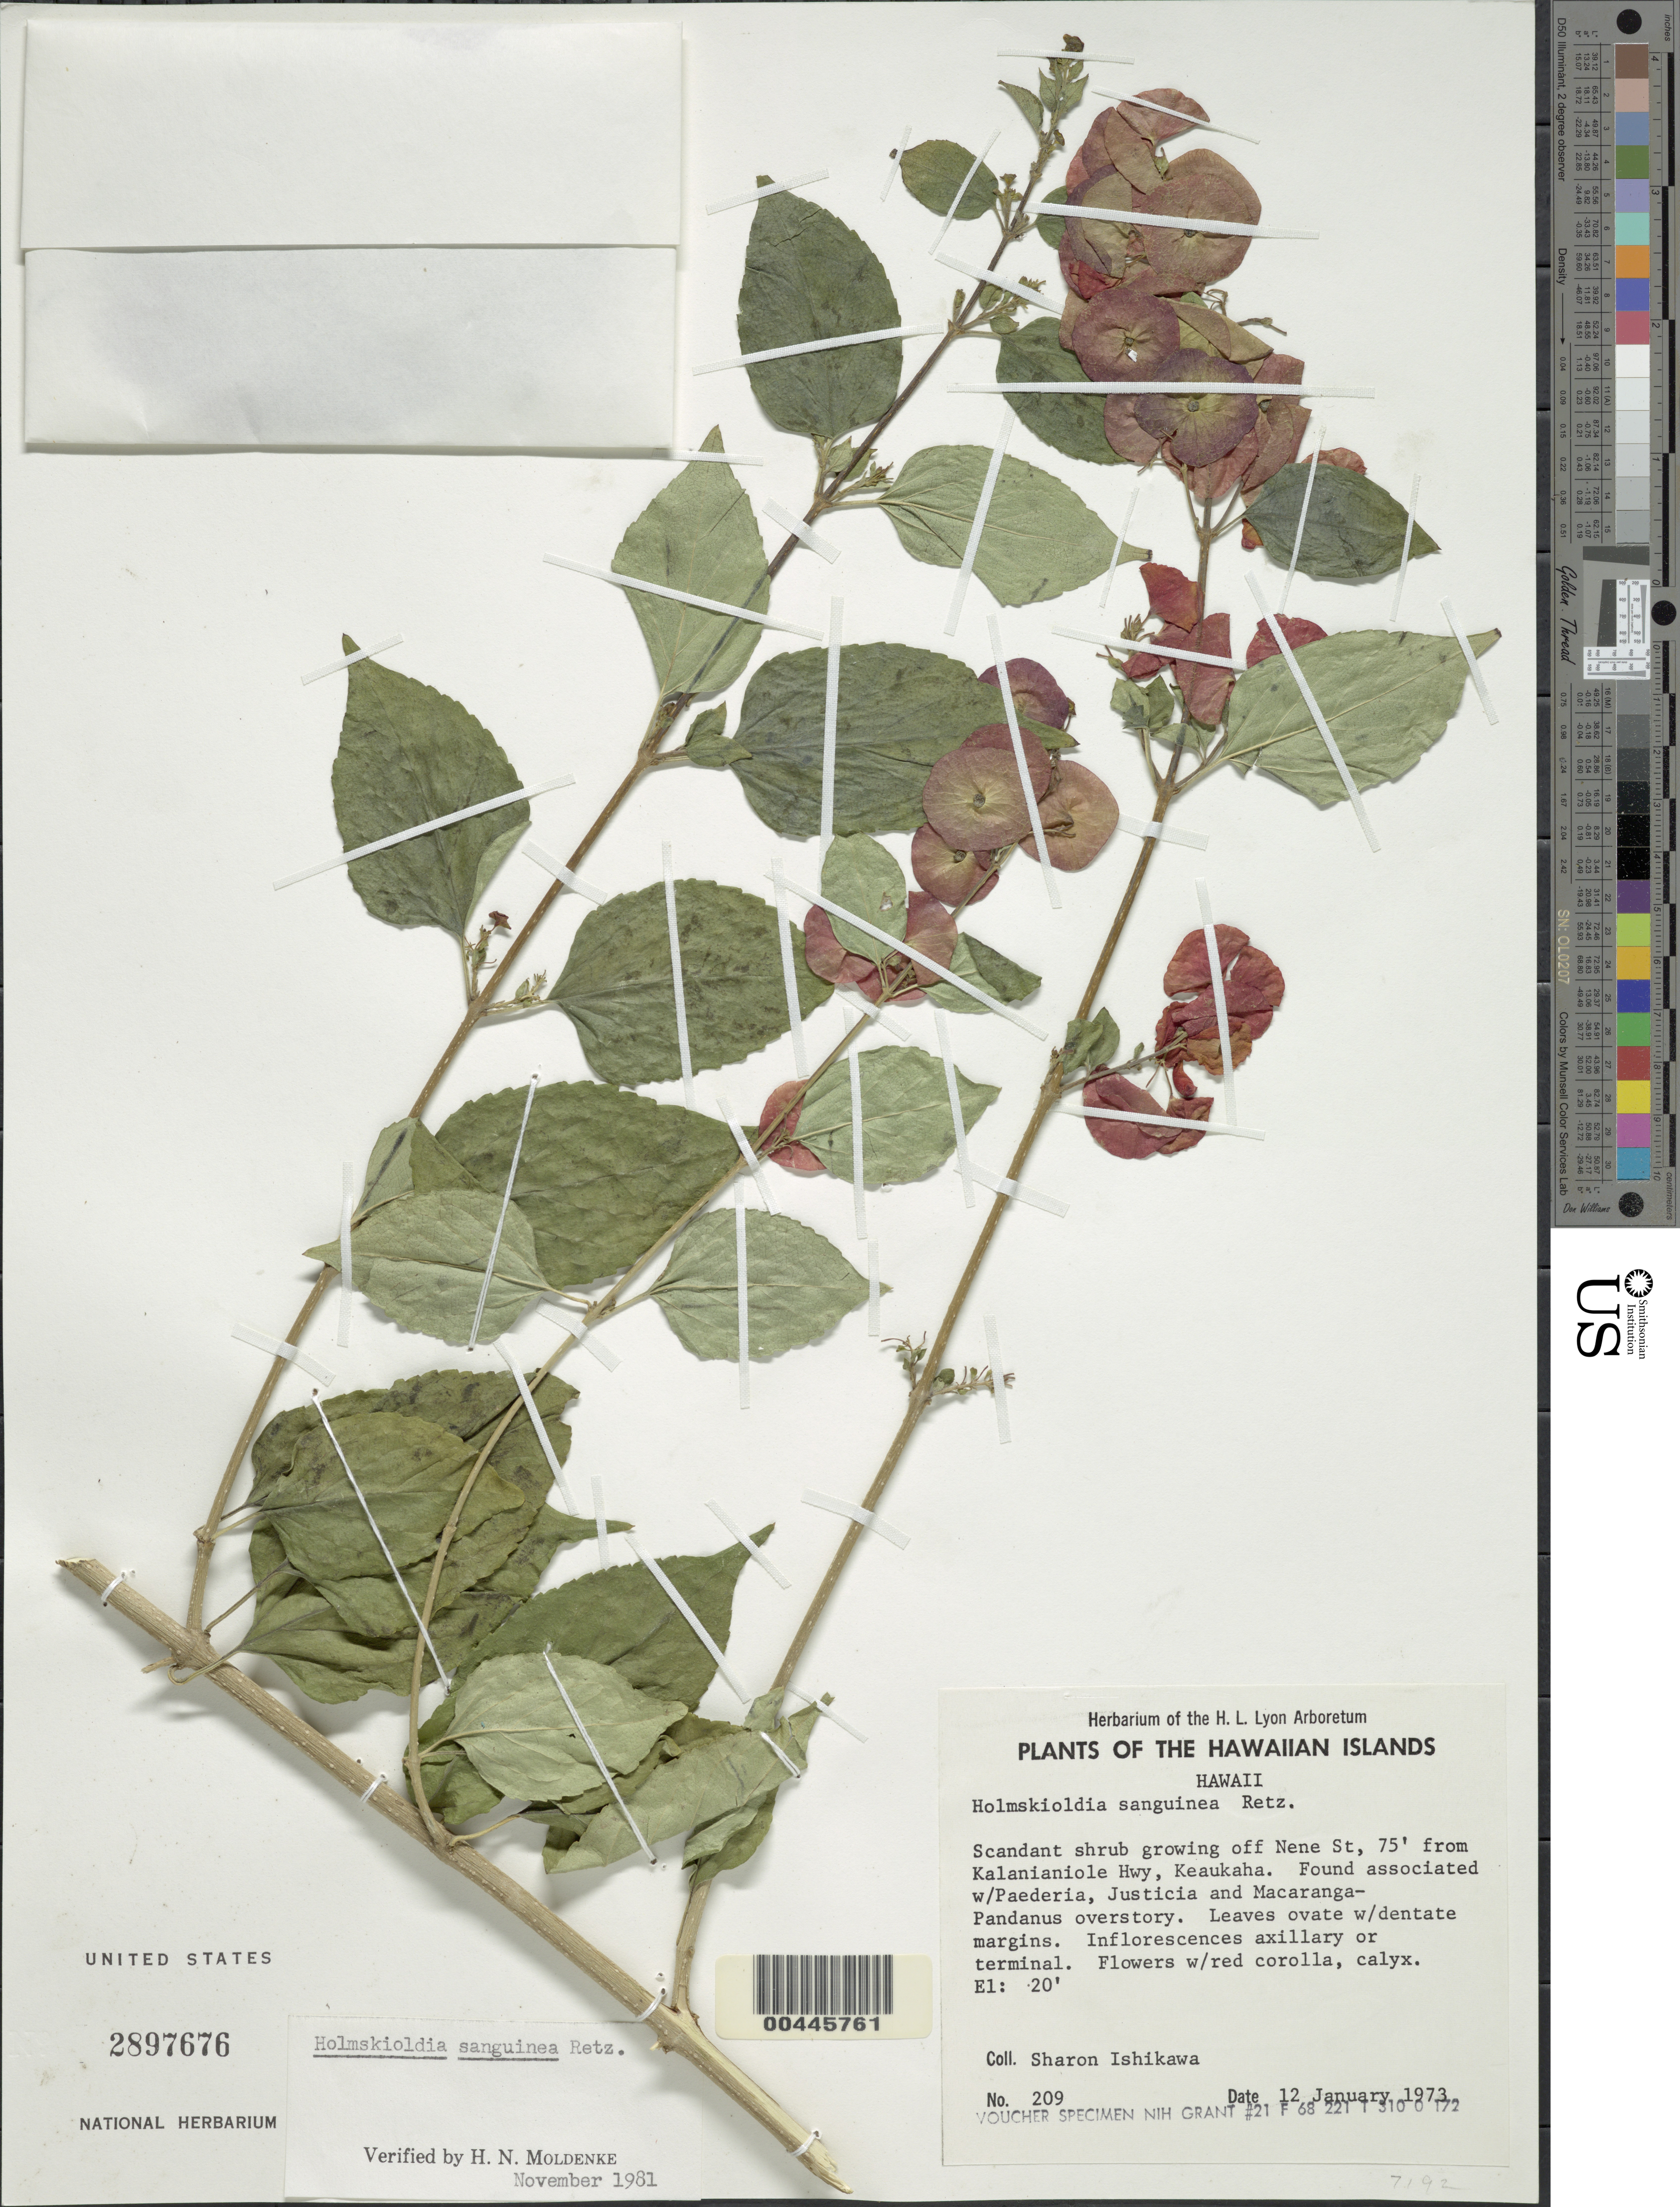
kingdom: Plantae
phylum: Tracheophyta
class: Magnoliopsida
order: Lamiales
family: Lamiaceae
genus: Holmskioldia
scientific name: Holmskioldia sanguinea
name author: Retz.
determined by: Moldenke, H. N.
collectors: S. S. Ishikawa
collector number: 209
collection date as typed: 12 Jan 1973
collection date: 1973-01-12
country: United States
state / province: Hawaii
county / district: Hawaii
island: Hawaii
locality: Off Nene St., 75 feet from Kalanianiole Hwy, Keaukaha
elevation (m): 6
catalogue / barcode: US 2897676